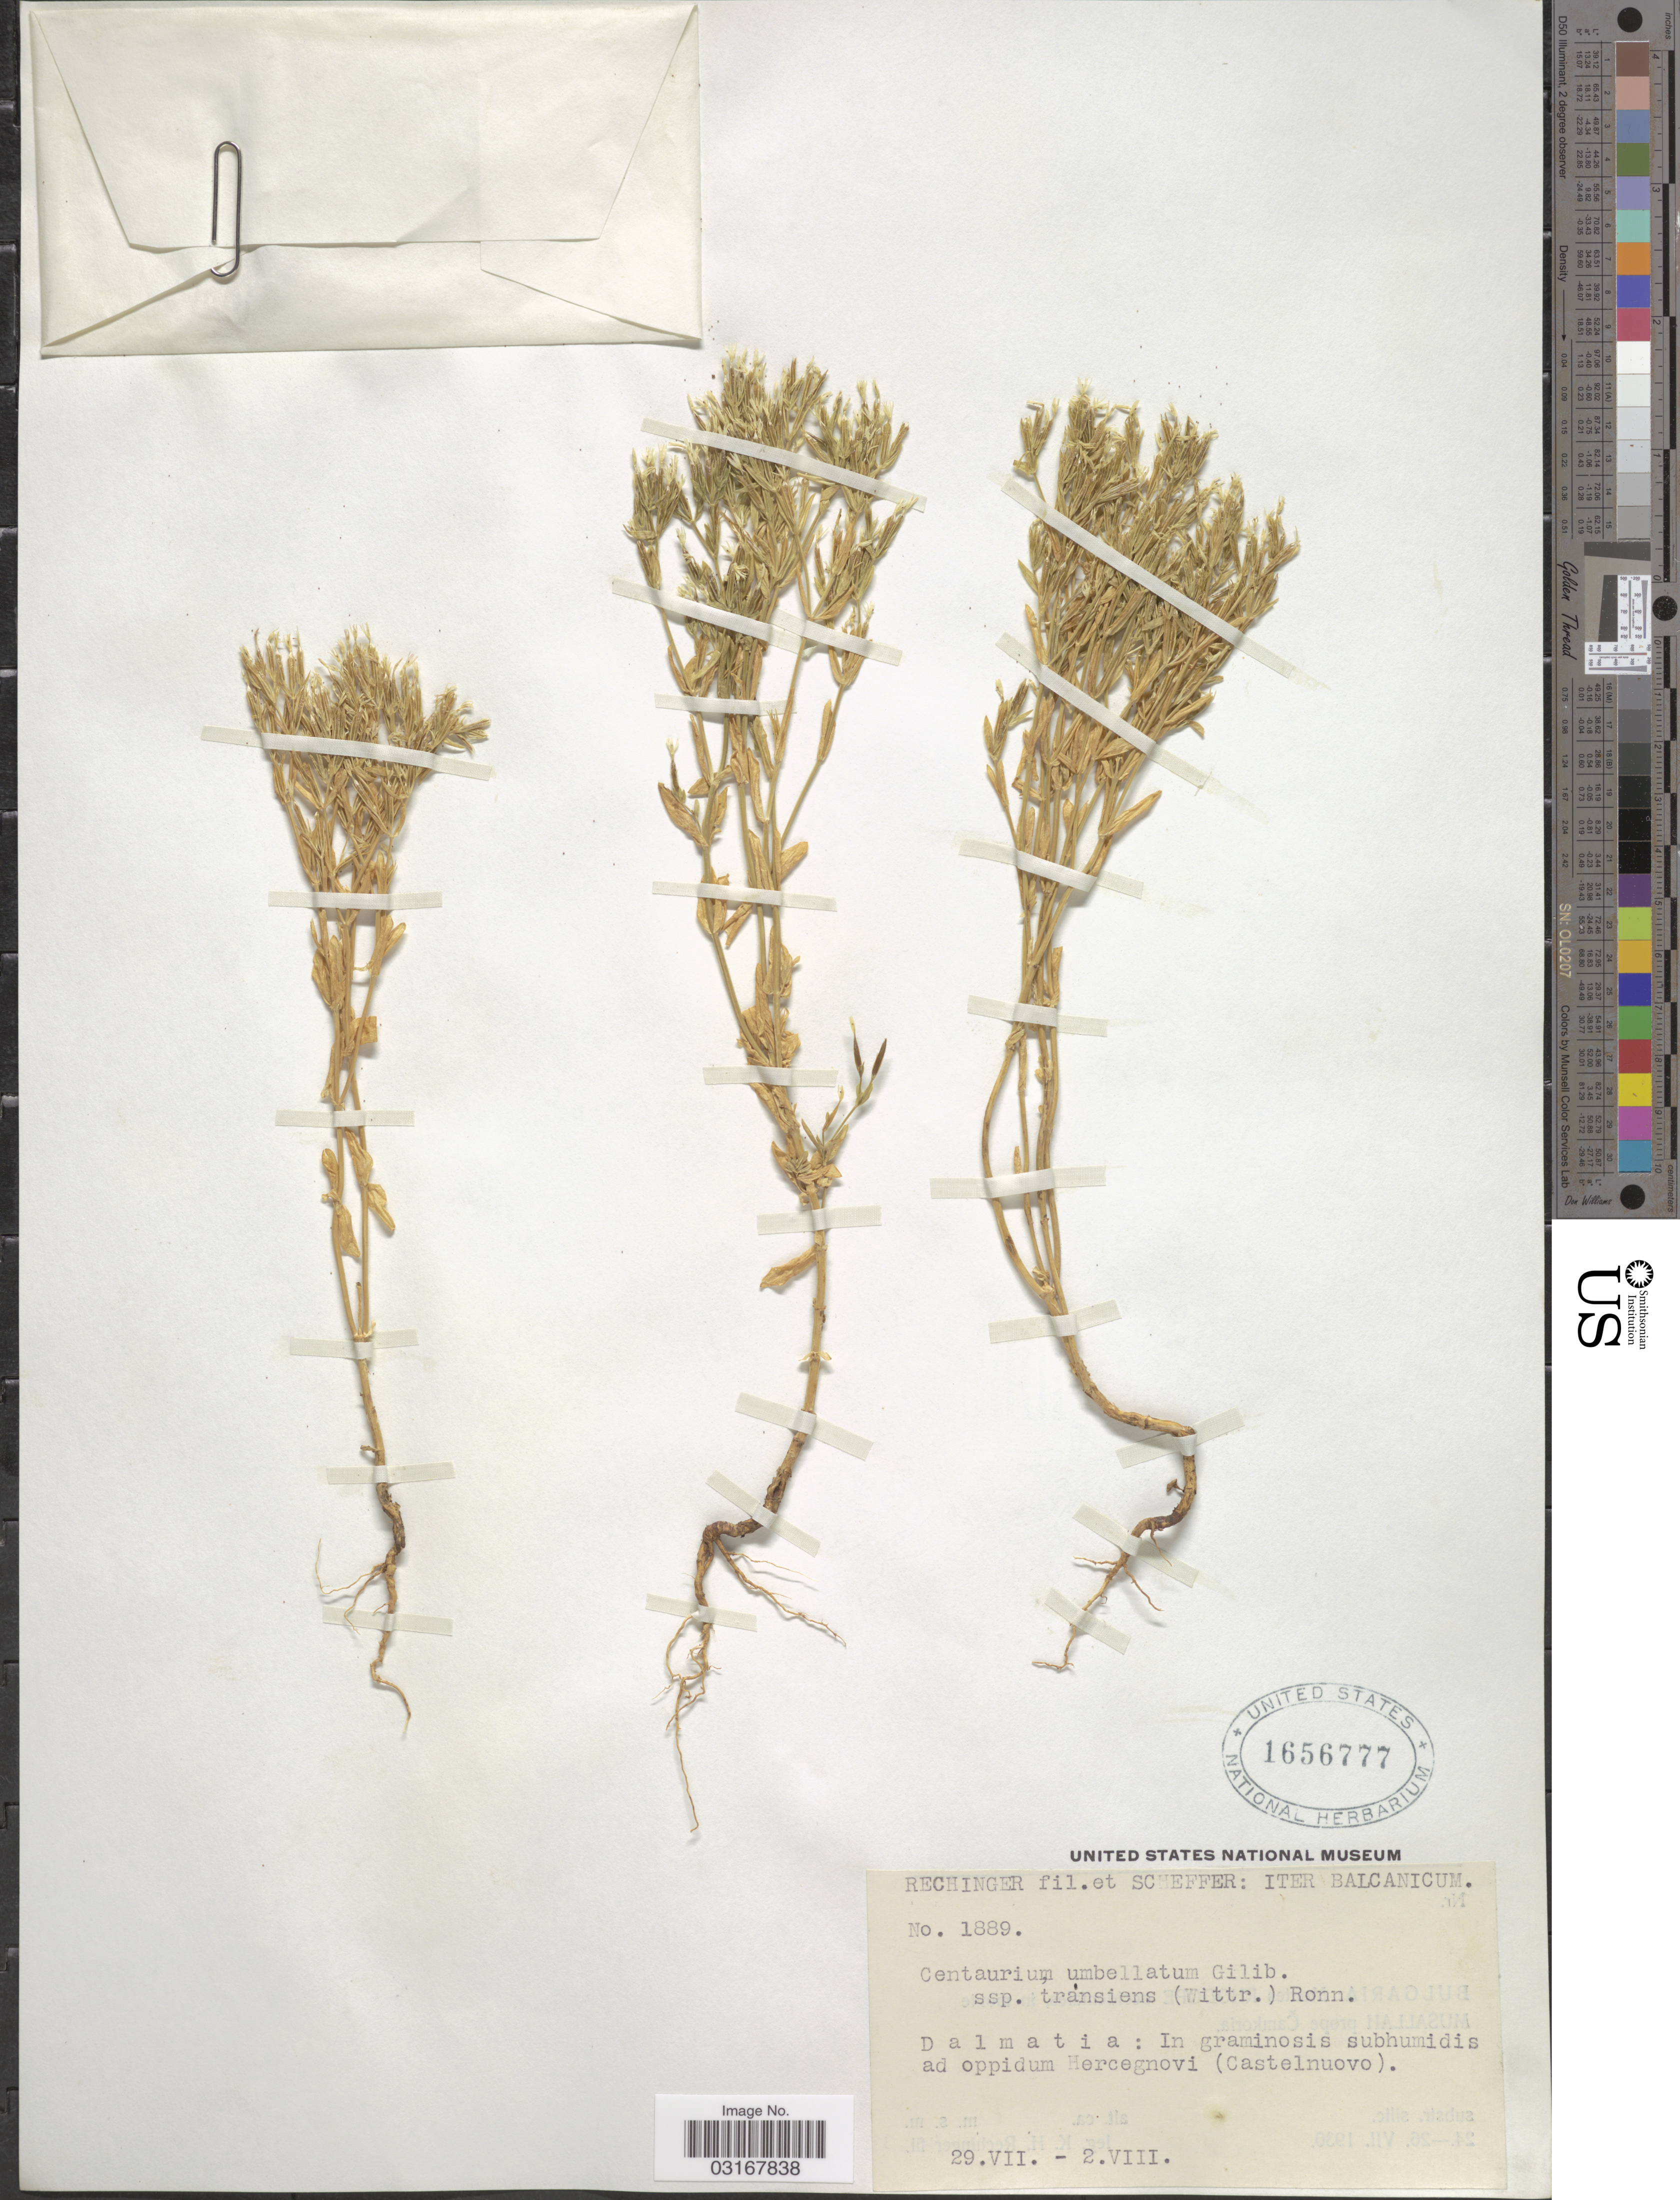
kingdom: Plantae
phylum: Tracheophyta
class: Magnoliopsida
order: Gentianales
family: Gentianaceae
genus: Centaurium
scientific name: Centaurium umbellatum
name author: Gilib.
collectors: -- Rechinger & Scheffer, --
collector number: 1889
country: Montenegro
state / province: Herceg-Novi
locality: Dalmatia: In graminosis subhumidis ad oppidum Hercegnovi (Castelnuovo).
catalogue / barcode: US 1656777